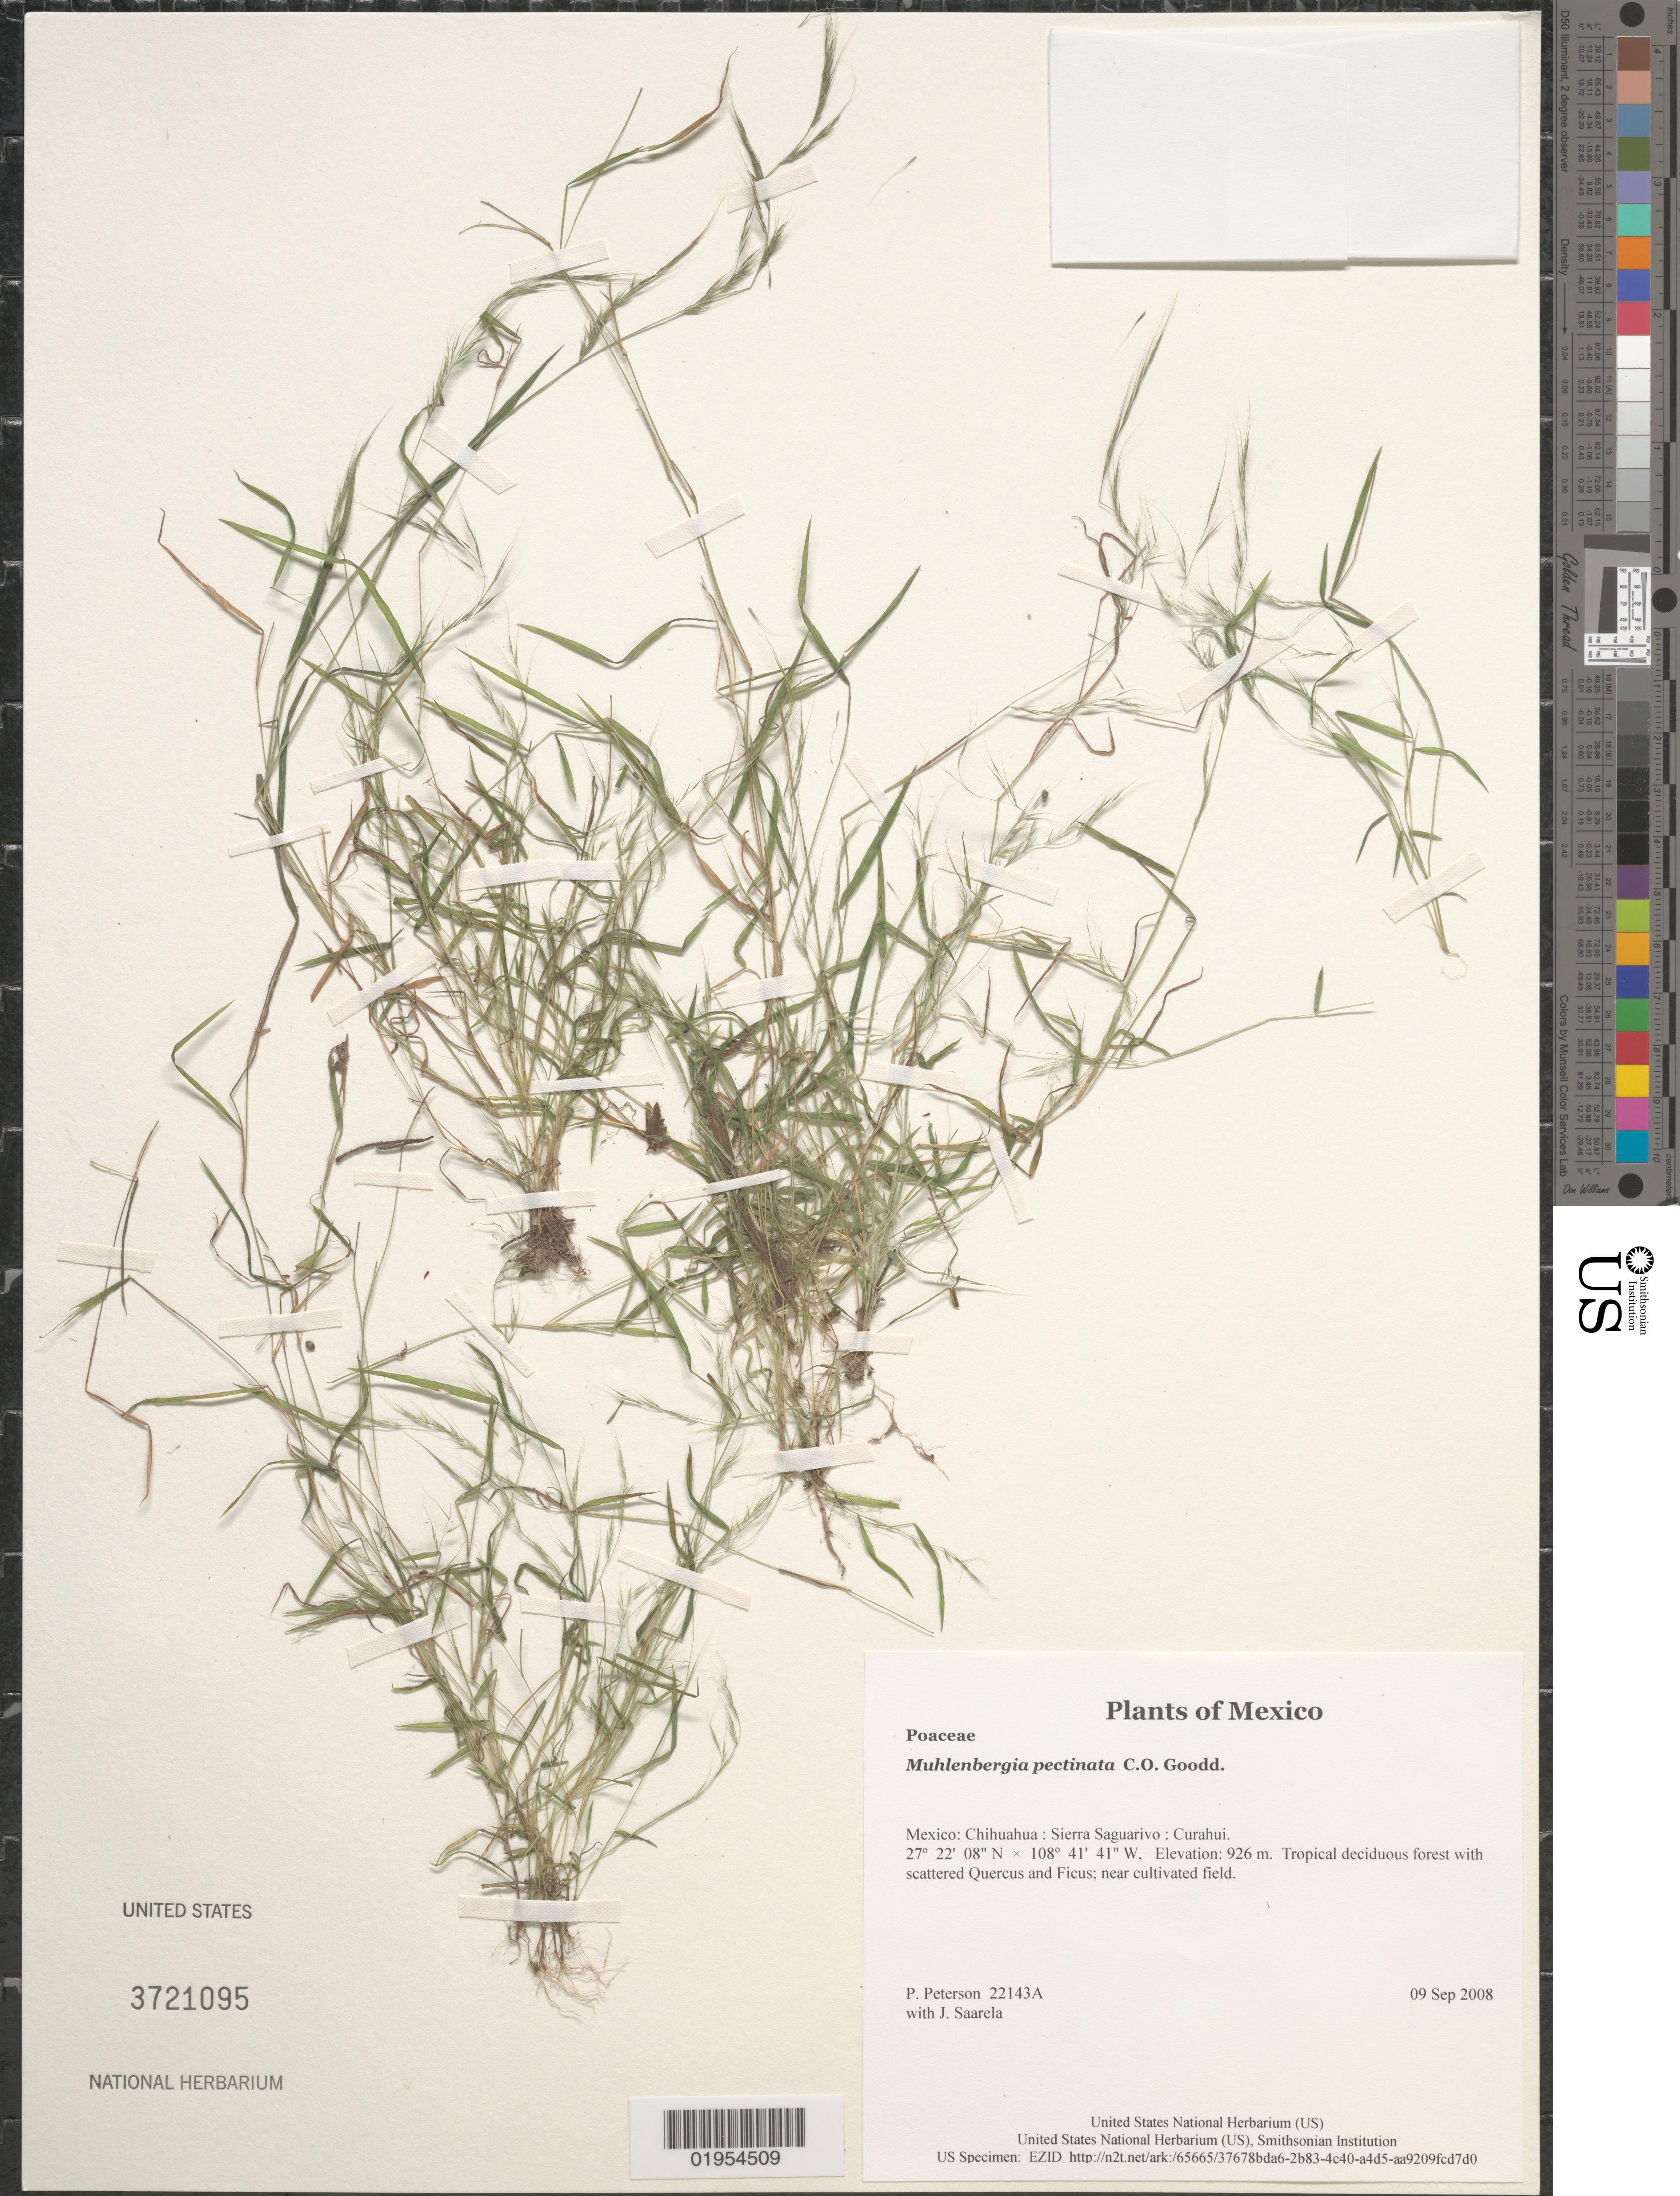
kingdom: Plantae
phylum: Tracheophyta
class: Liliopsida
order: Poales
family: Poaceae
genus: Muhlenbergia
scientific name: Muhlenbergia pectinata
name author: C.O. Goodd.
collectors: P. M. Peterson & J. Saarela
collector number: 22143A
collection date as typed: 09 Sep 2008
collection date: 2008-09-09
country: Mexico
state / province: Chihuahua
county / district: Sierra Saguarivo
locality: Curahui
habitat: Tropical deciduous forest with scattered Quercus and Ficus; near cultivated field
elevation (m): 926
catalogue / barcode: US 3721095